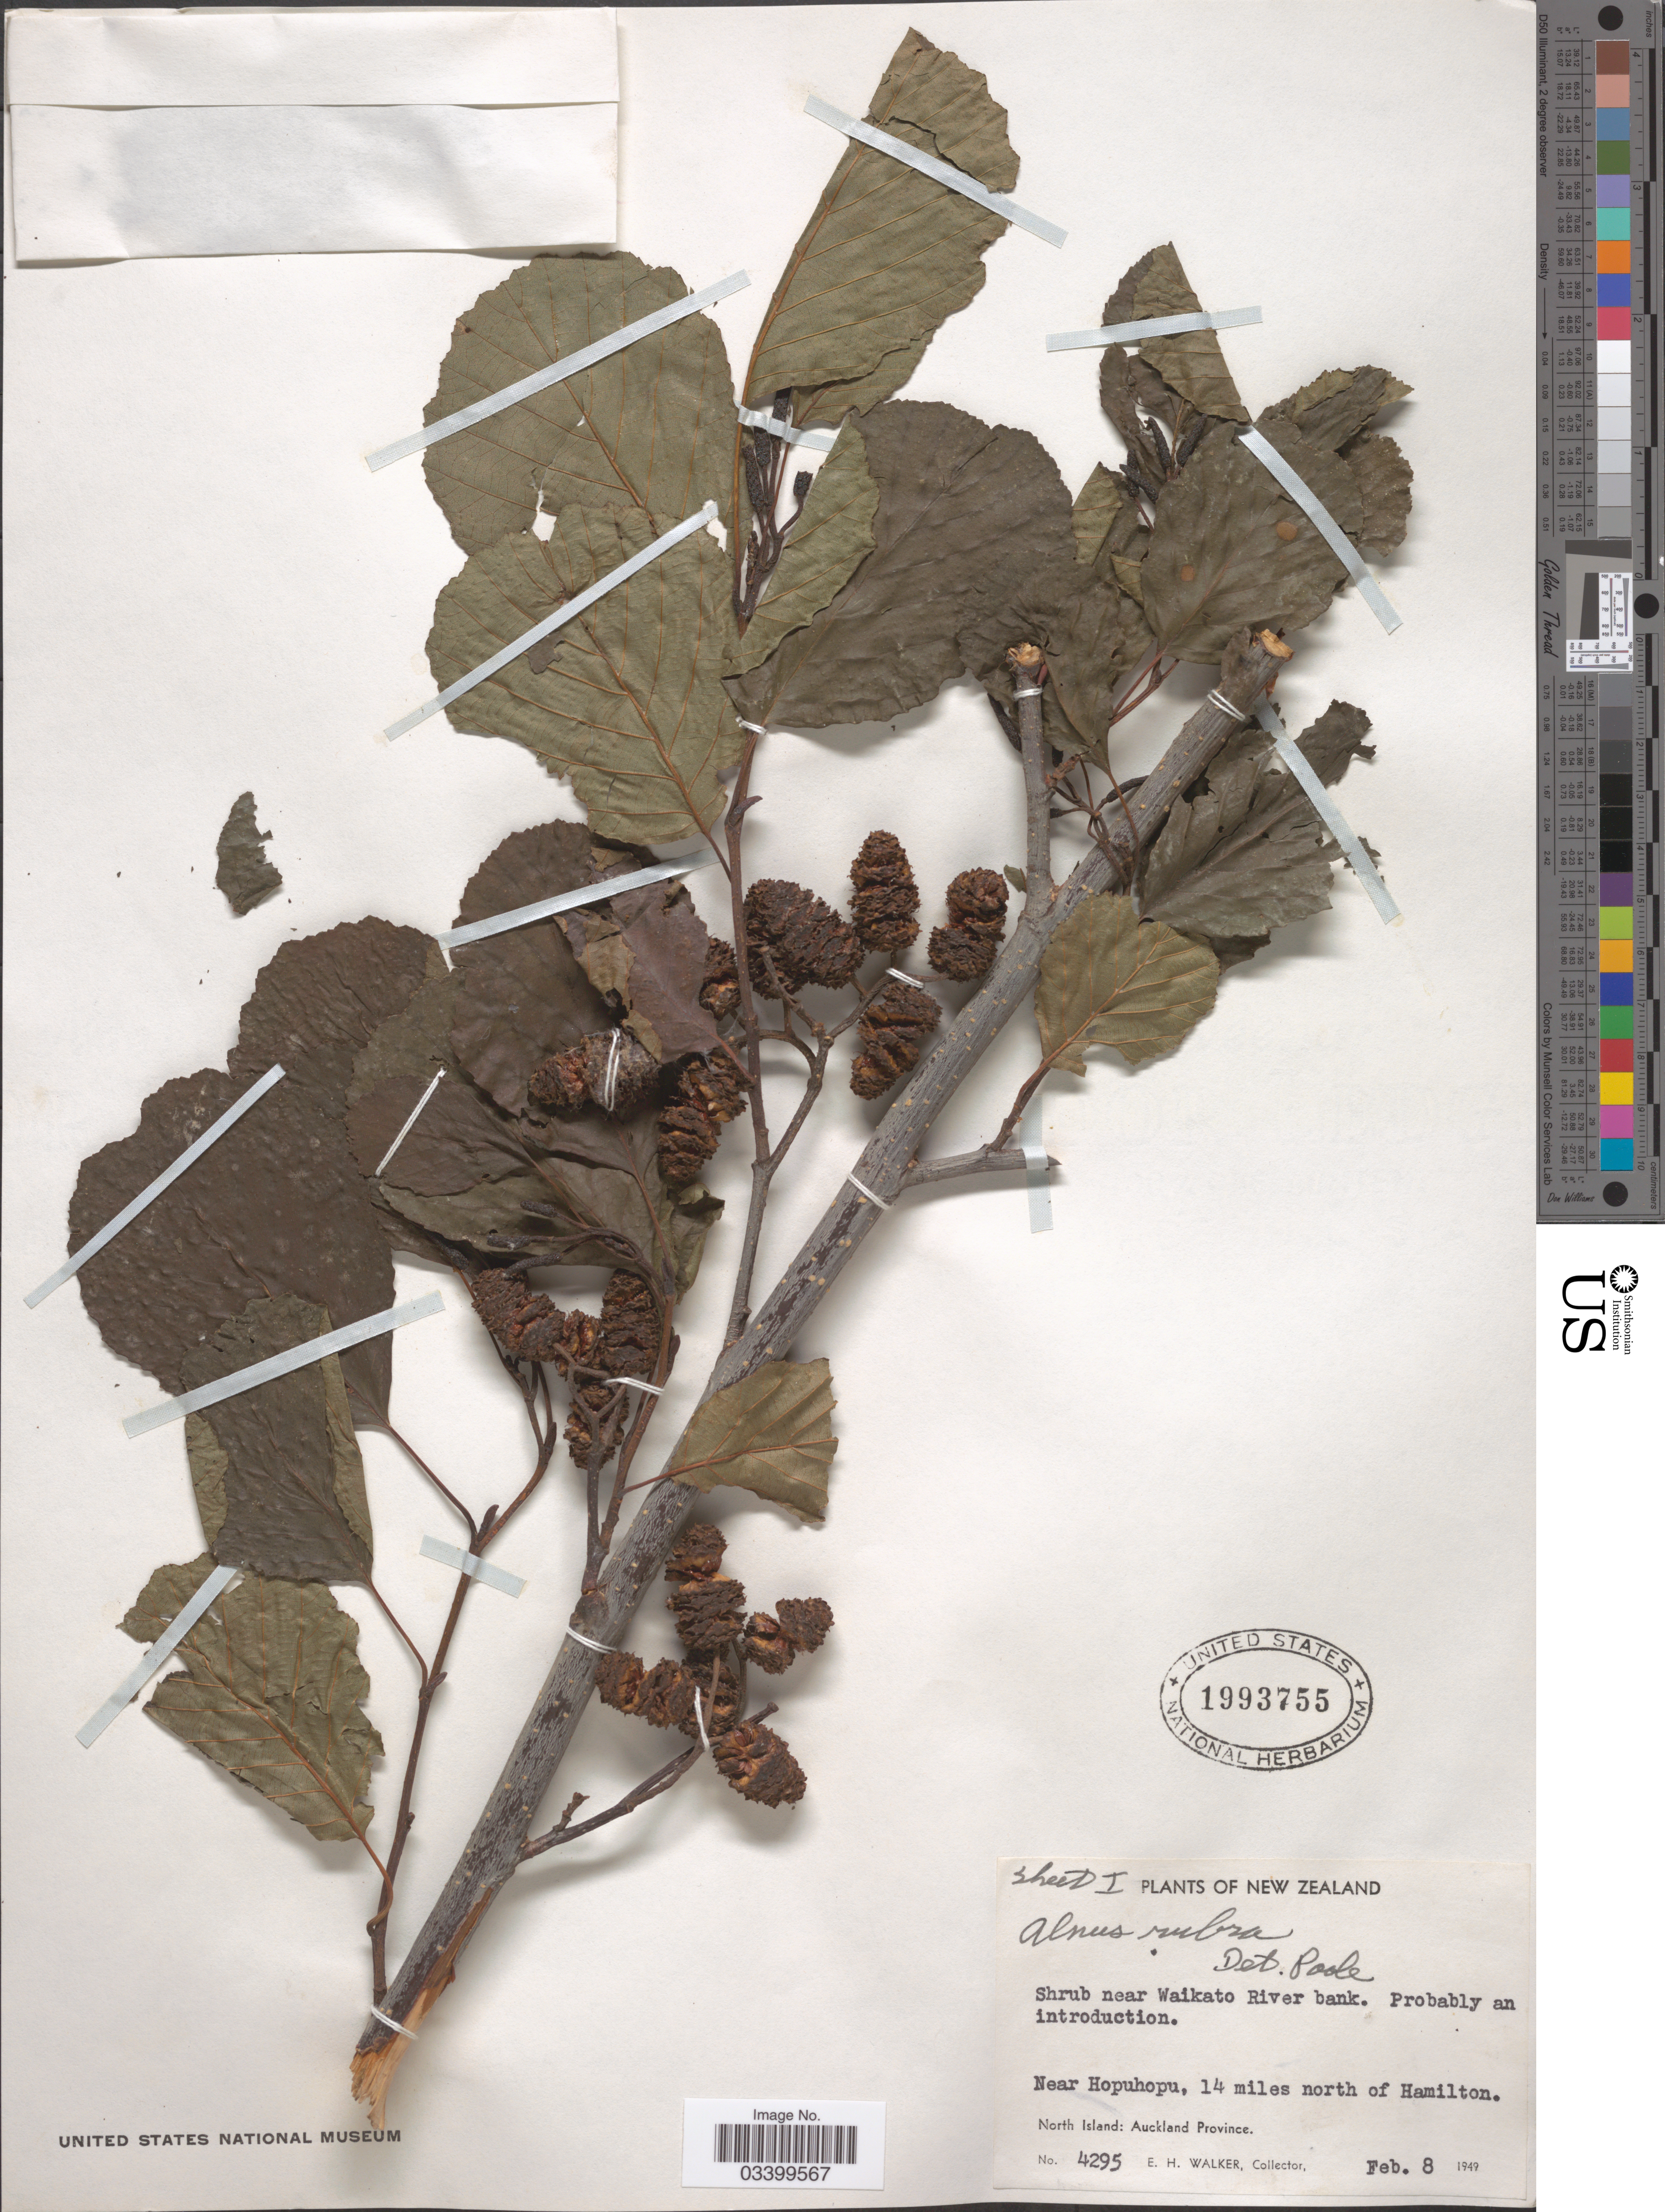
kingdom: Plantae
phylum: Tracheophyta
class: Magnoliopsida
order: Fagales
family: Betulaceae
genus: Alnus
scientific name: Alnus rubra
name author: Bong.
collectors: E. H. Walker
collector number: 4295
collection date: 1949-02-08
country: New Zealand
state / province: Auckland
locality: Shrub near Waikato River bank. Near Hopuhopu, 14 miles north of Hamilton. North Island.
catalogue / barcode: US 1993755